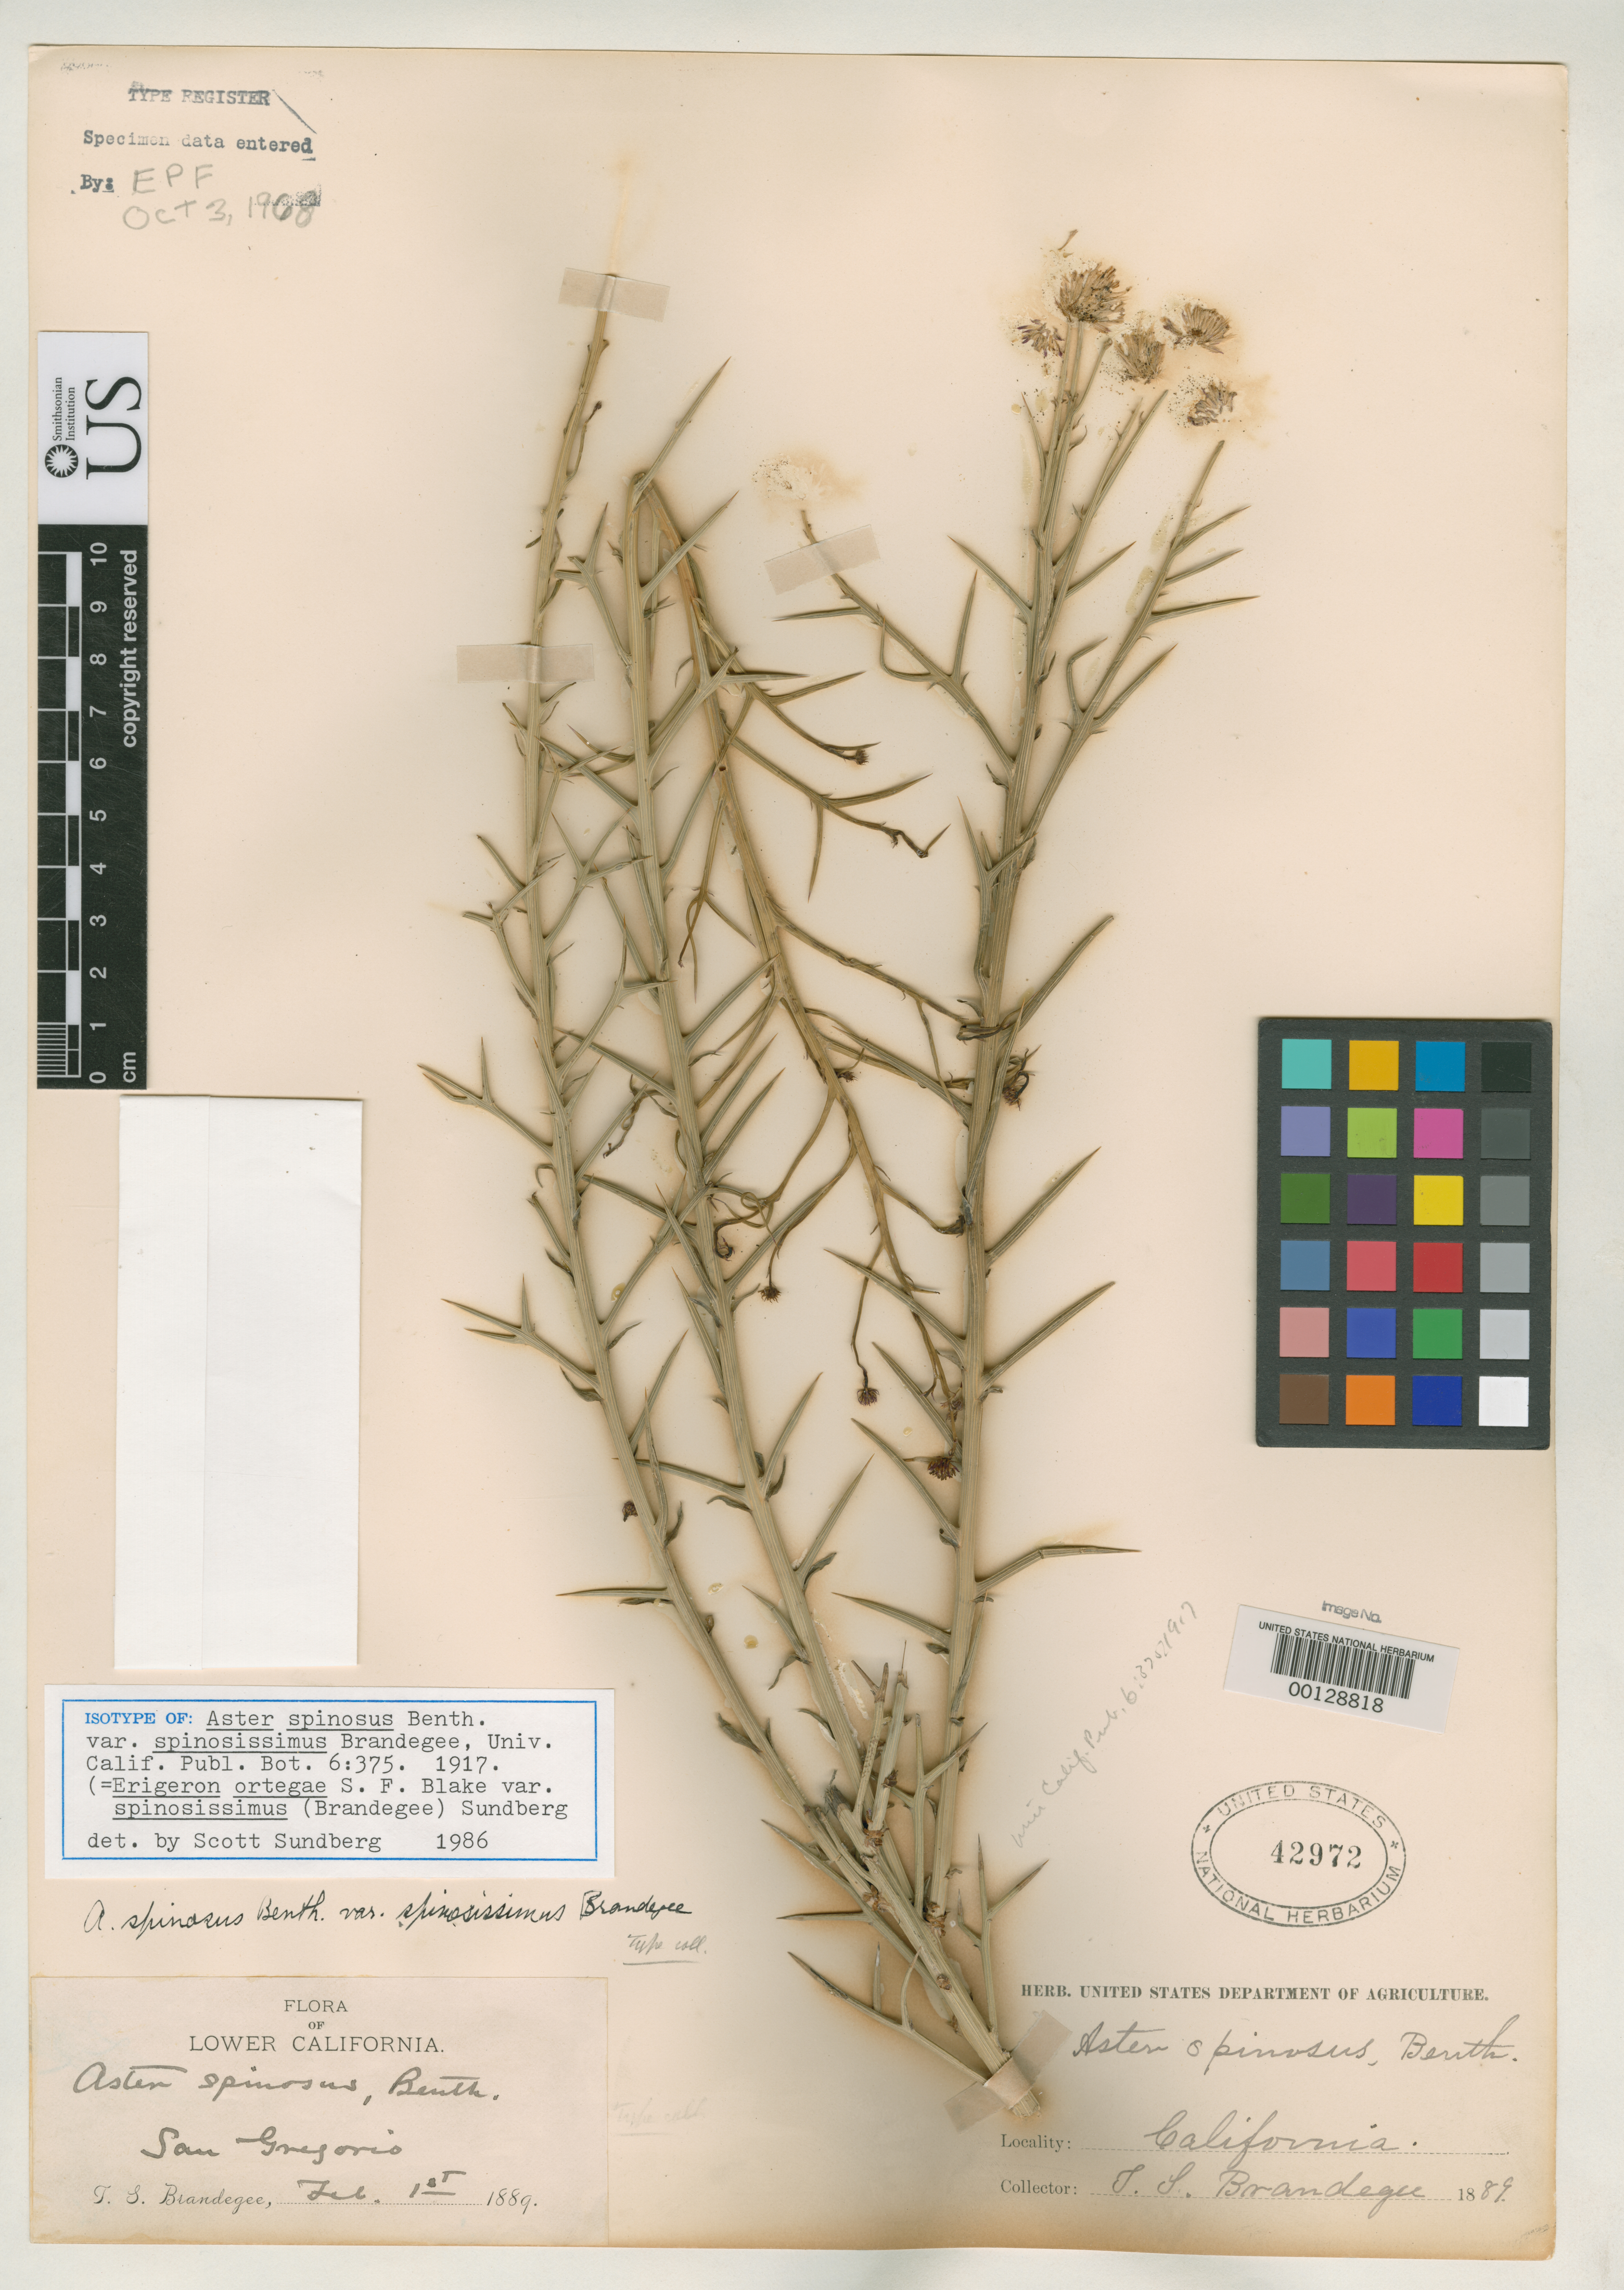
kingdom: Plantae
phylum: Tracheophyta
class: Magnoliopsida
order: Asterales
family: Asteraceae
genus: Aster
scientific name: Aster spinosus var. spinosissimus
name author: Brandegee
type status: Isotype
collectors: T. S. Brandegee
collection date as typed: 01 Feb 1889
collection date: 1889-02-01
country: Mexico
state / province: Baja California Sur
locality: San Gregorio.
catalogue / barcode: US 42972